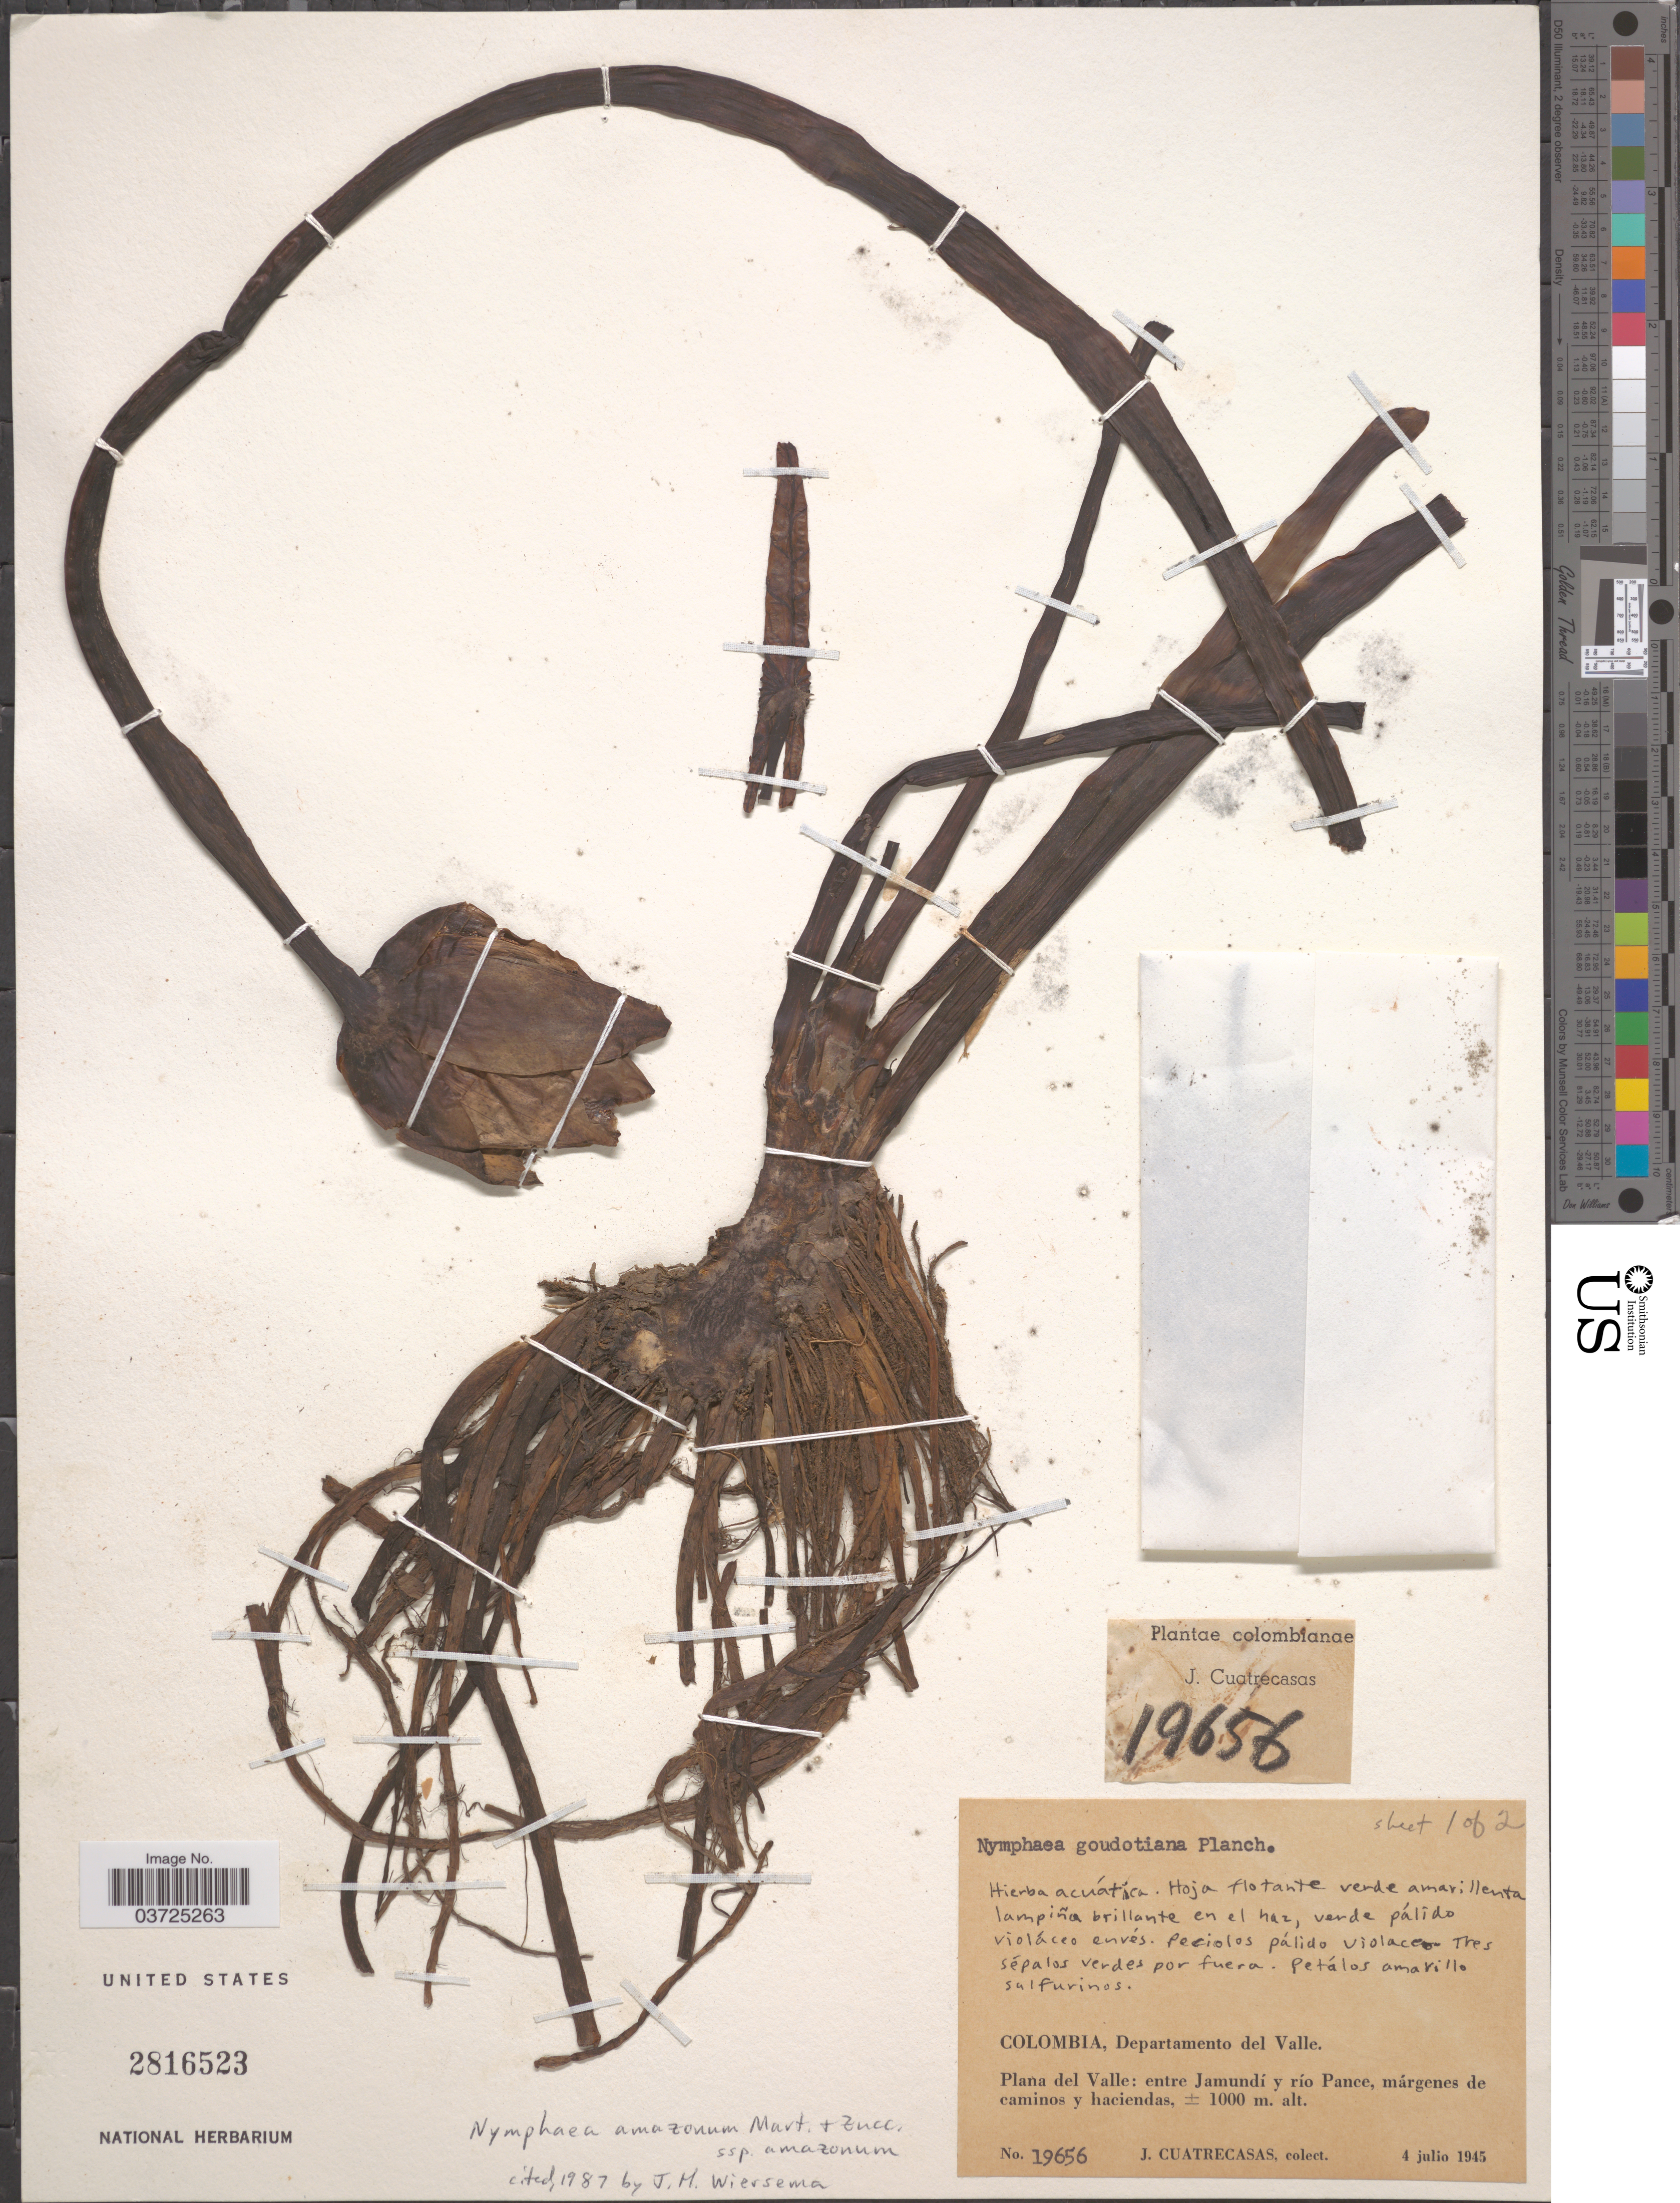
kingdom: Plantae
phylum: Tracheophyta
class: Magnoliopsida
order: Nymphaeales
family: Nymphaeaceae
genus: Nymphaea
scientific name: Nymphaea amazonum subsp. amazonum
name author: Mart. & Zucc.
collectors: J. Cuatrecasas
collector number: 19656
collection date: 1945-07-04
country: Colombia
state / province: Valle del Cauca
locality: Departamento del Valle. Plana del Valle: entre Jamundí y río Pance, márgenes de caminos y haciendas.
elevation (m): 1000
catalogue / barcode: US 2816523